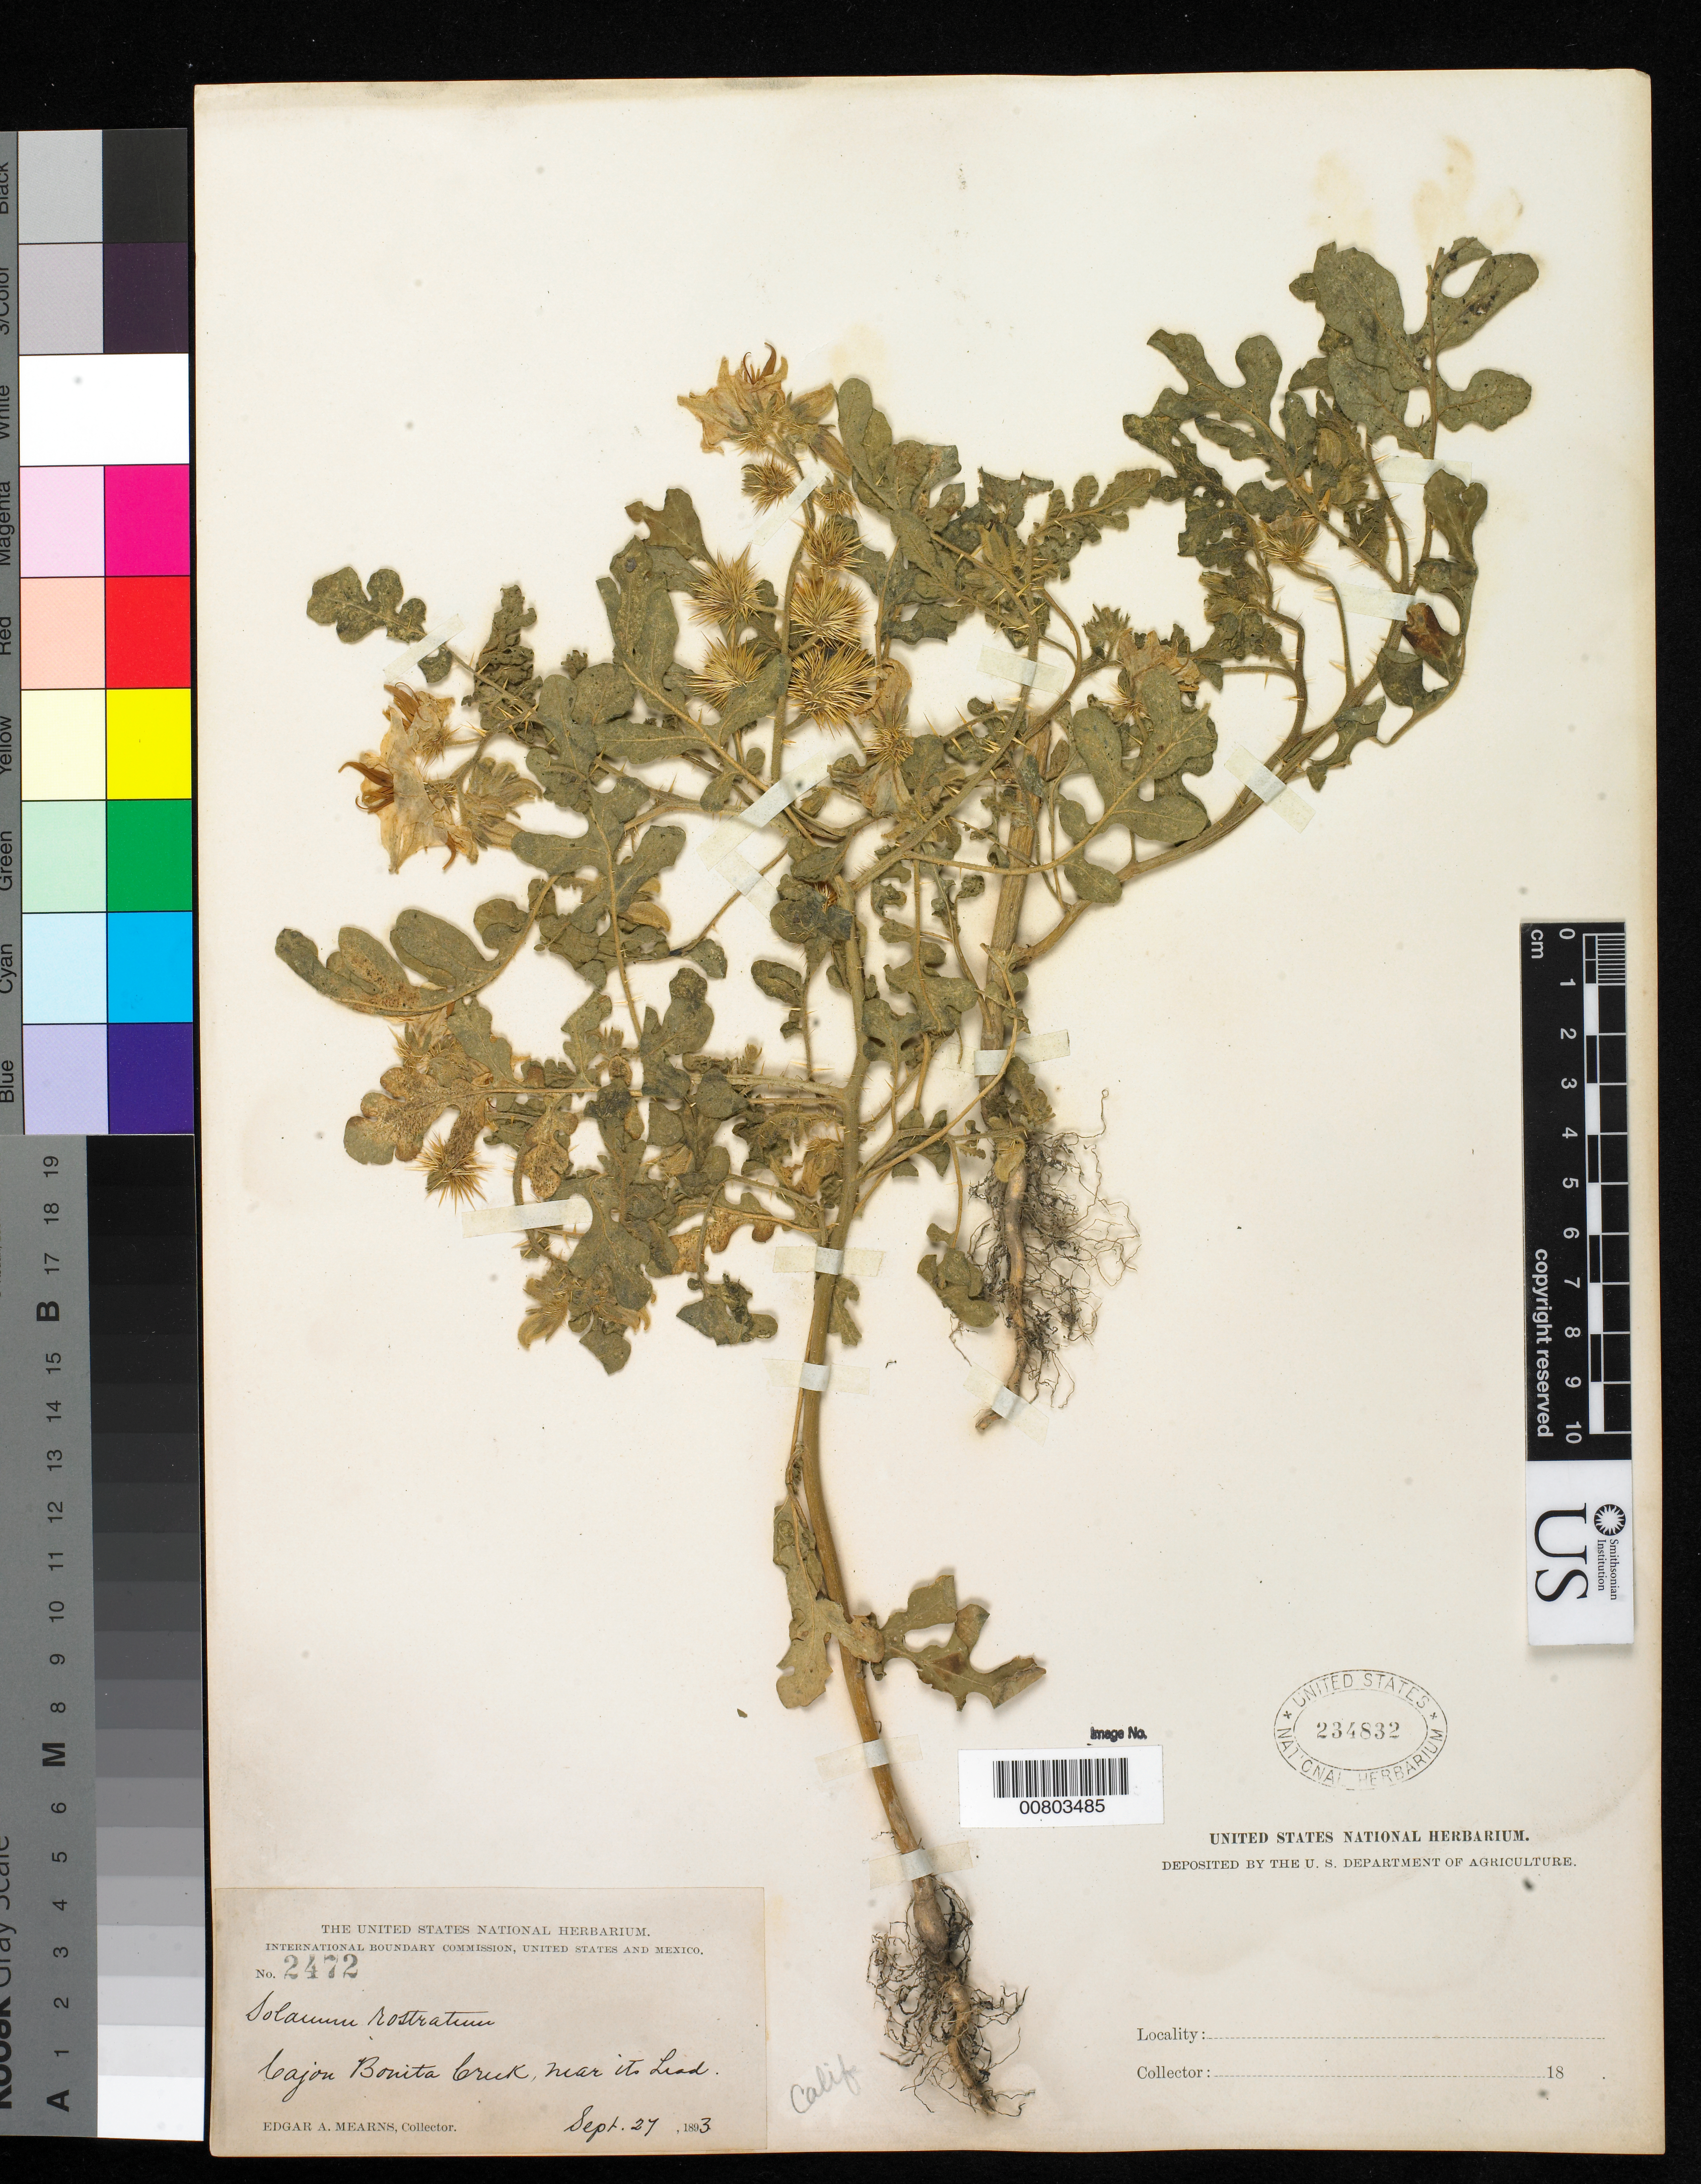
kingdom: Plantae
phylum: Tracheophyta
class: Magnoliopsida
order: Solanales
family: Solanaceae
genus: Solanum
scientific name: Solanum rostratum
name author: Dunal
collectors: E. A. Mearns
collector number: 2472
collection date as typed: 27 Sep 1893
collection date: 1893-09-27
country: United States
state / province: California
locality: Cajon, Bonita Creek, near its head.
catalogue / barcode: US 234832